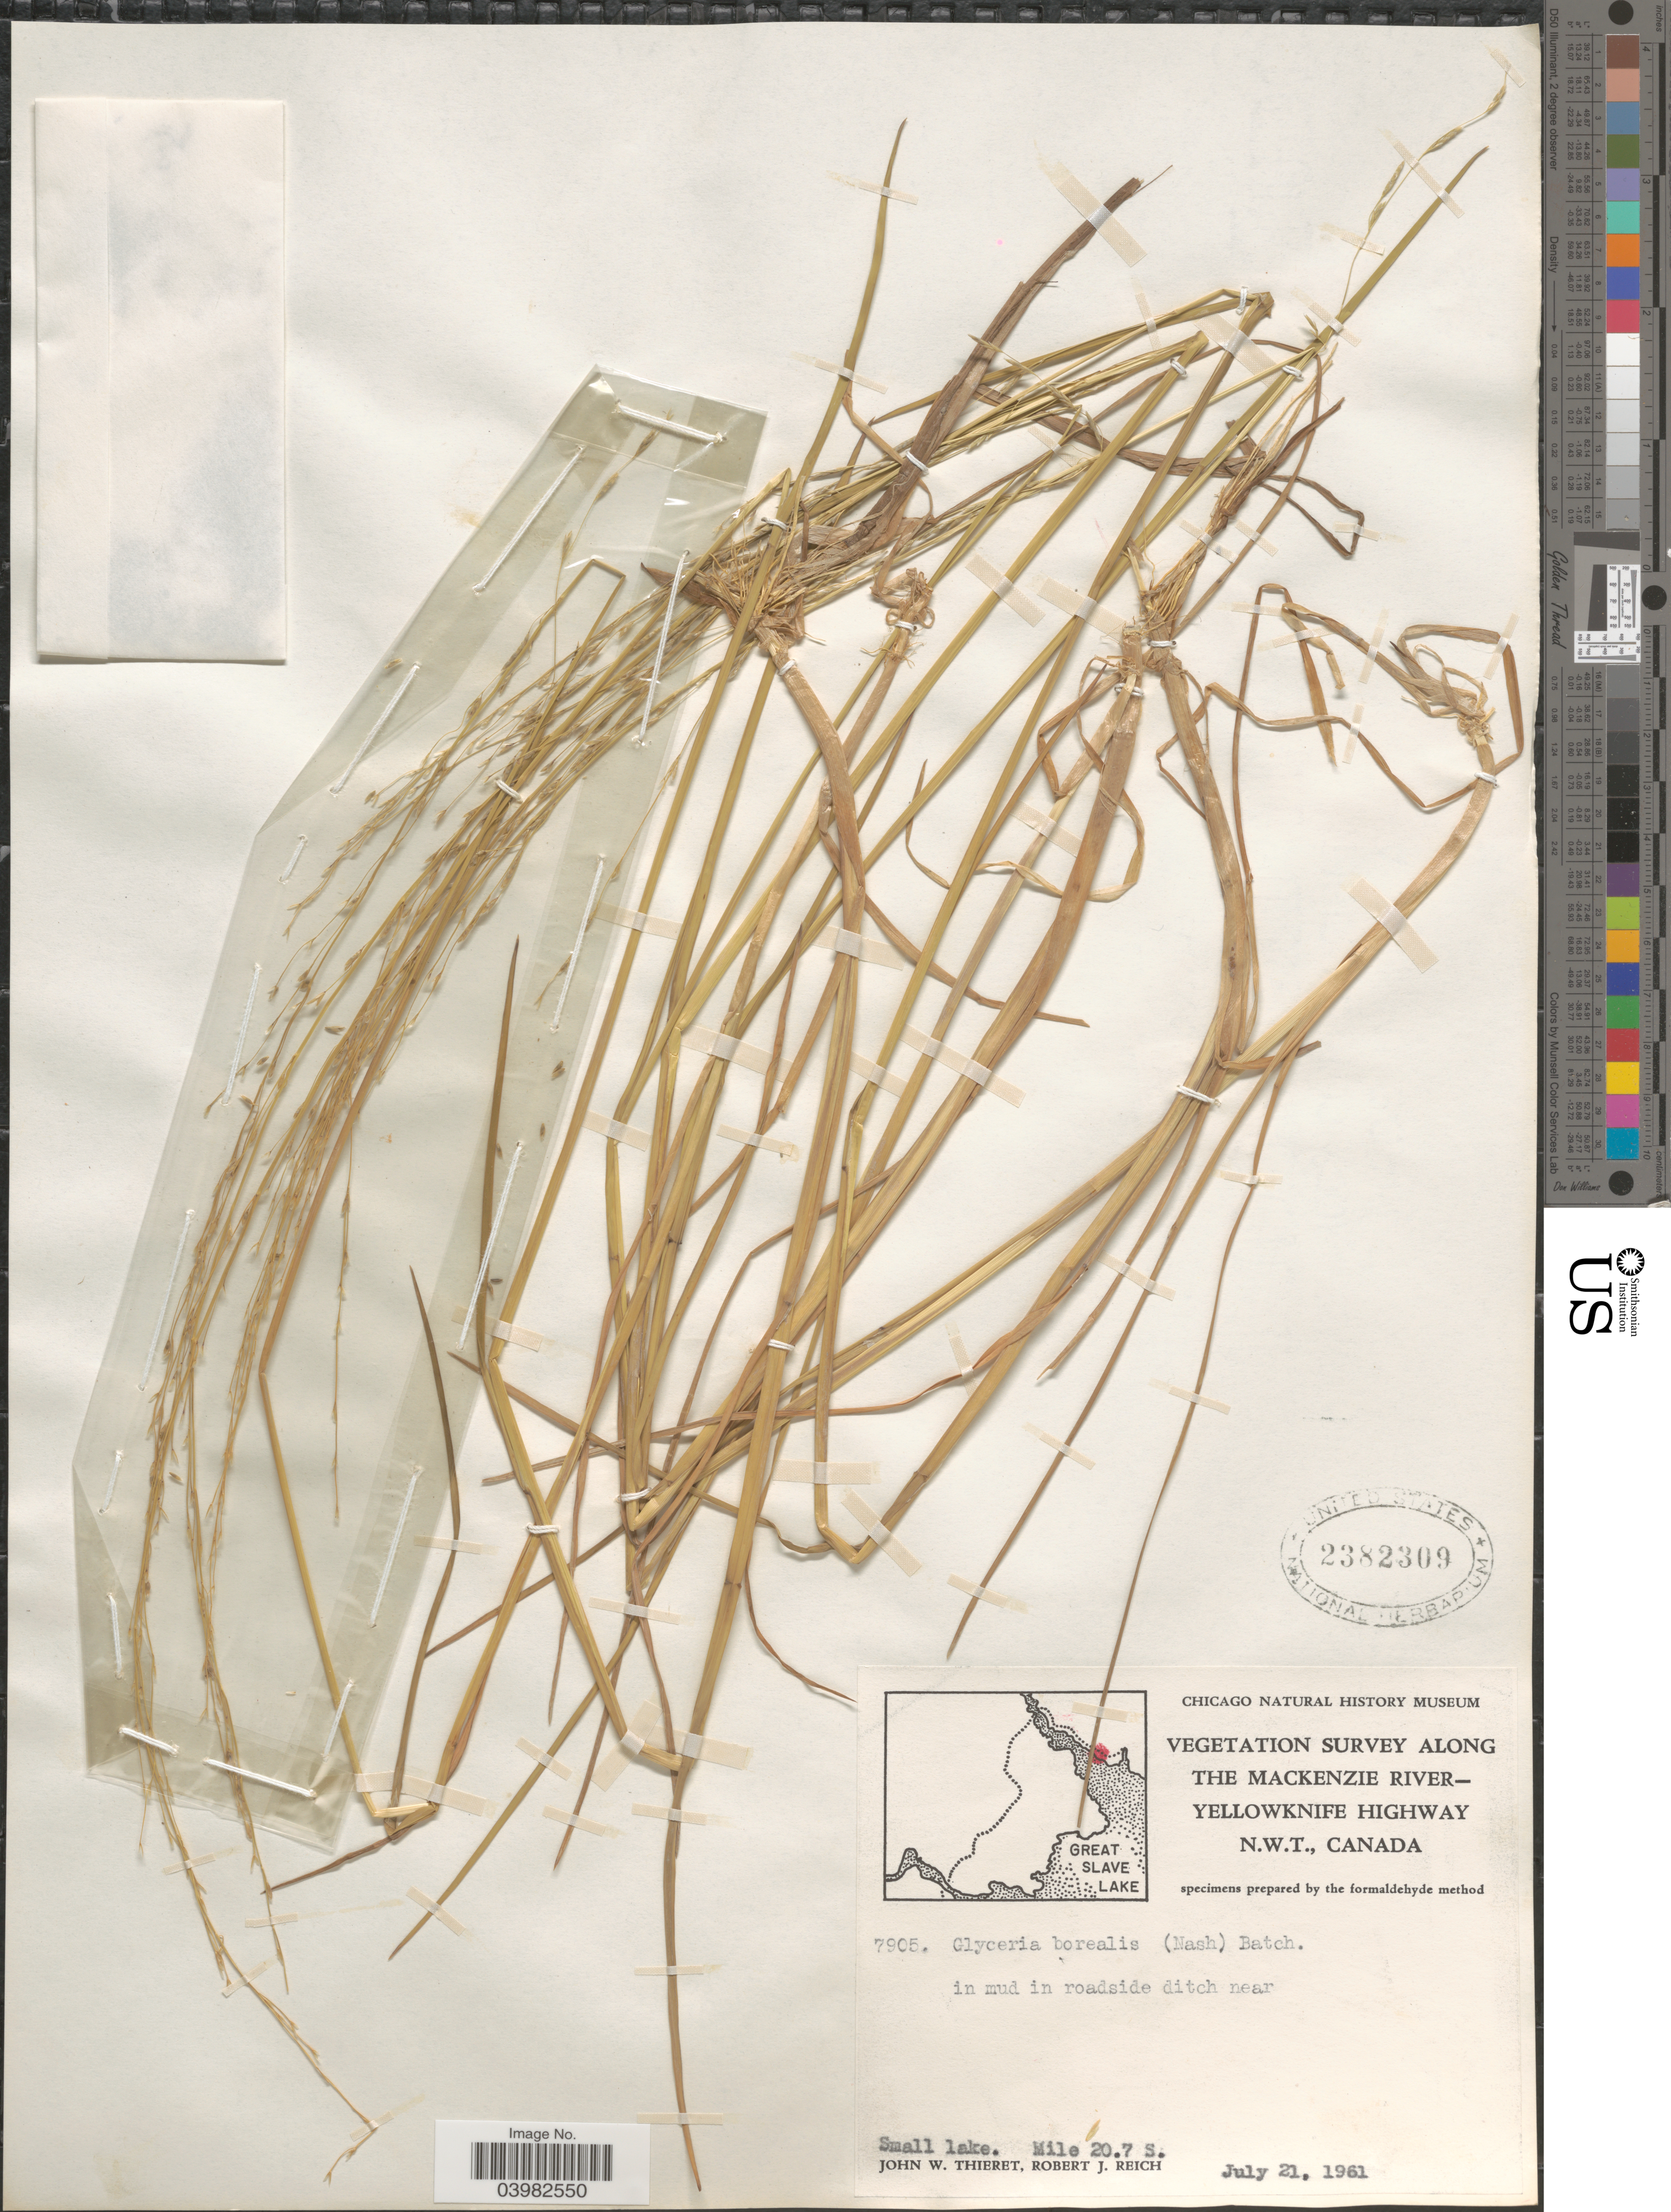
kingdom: Plantae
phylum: Tracheophyta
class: Liliopsida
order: Poales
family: Poaceae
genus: Glyceria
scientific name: Glyceria borealis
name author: (Nash) Batchelder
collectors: J. W. Thieret & R. Reich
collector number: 7905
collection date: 1961-07-21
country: Canada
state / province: Northwest Territories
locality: Vegetation Survey along The Mackenzie River-Yellowknife Highway. In mud in roadside ditch near Small lake. Mile 20.7 S.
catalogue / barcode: US 2382309